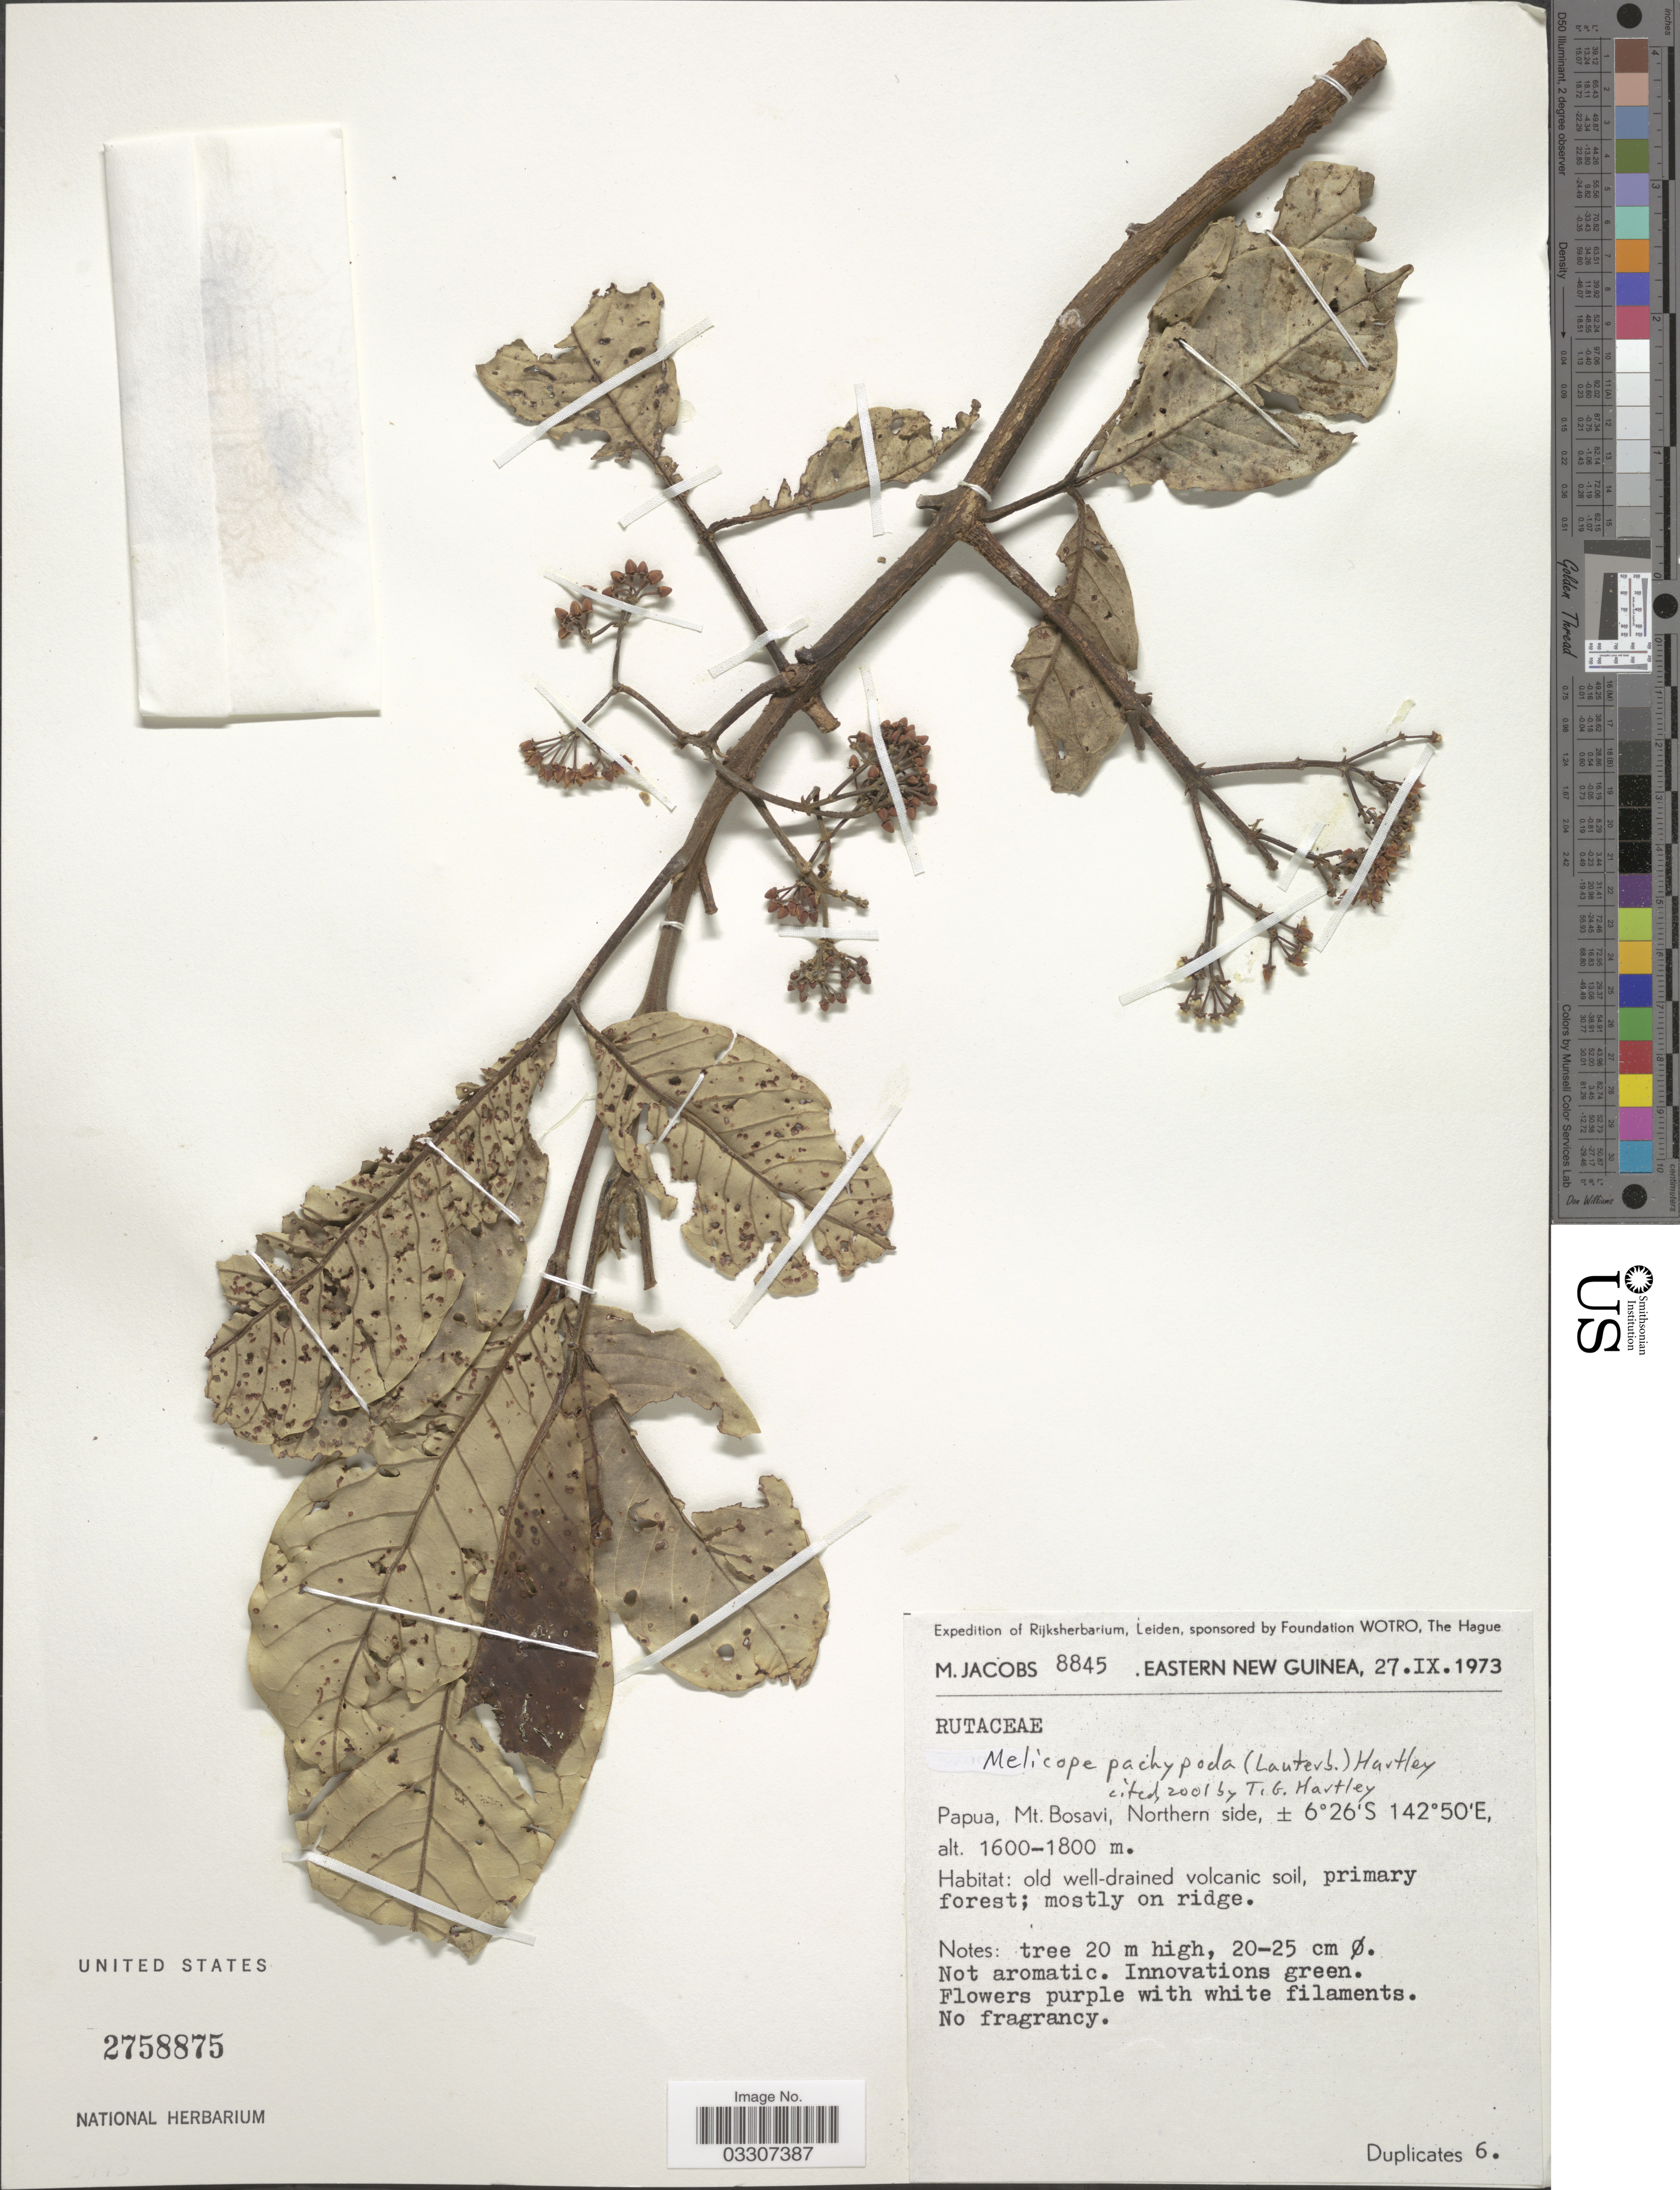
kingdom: Plantae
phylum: Tracheophyta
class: Magnoliopsida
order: Sapindales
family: Rutaceae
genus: Melicope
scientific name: Melicope pachypoda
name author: (Lauterb.) T.G. Hartley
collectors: M. Jacobs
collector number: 8845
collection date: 1973-09-27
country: Papua New Guinea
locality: Eastern New Guinea. Papua, Mt. Bosavi, Northern side.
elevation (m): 1600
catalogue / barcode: US 2758875